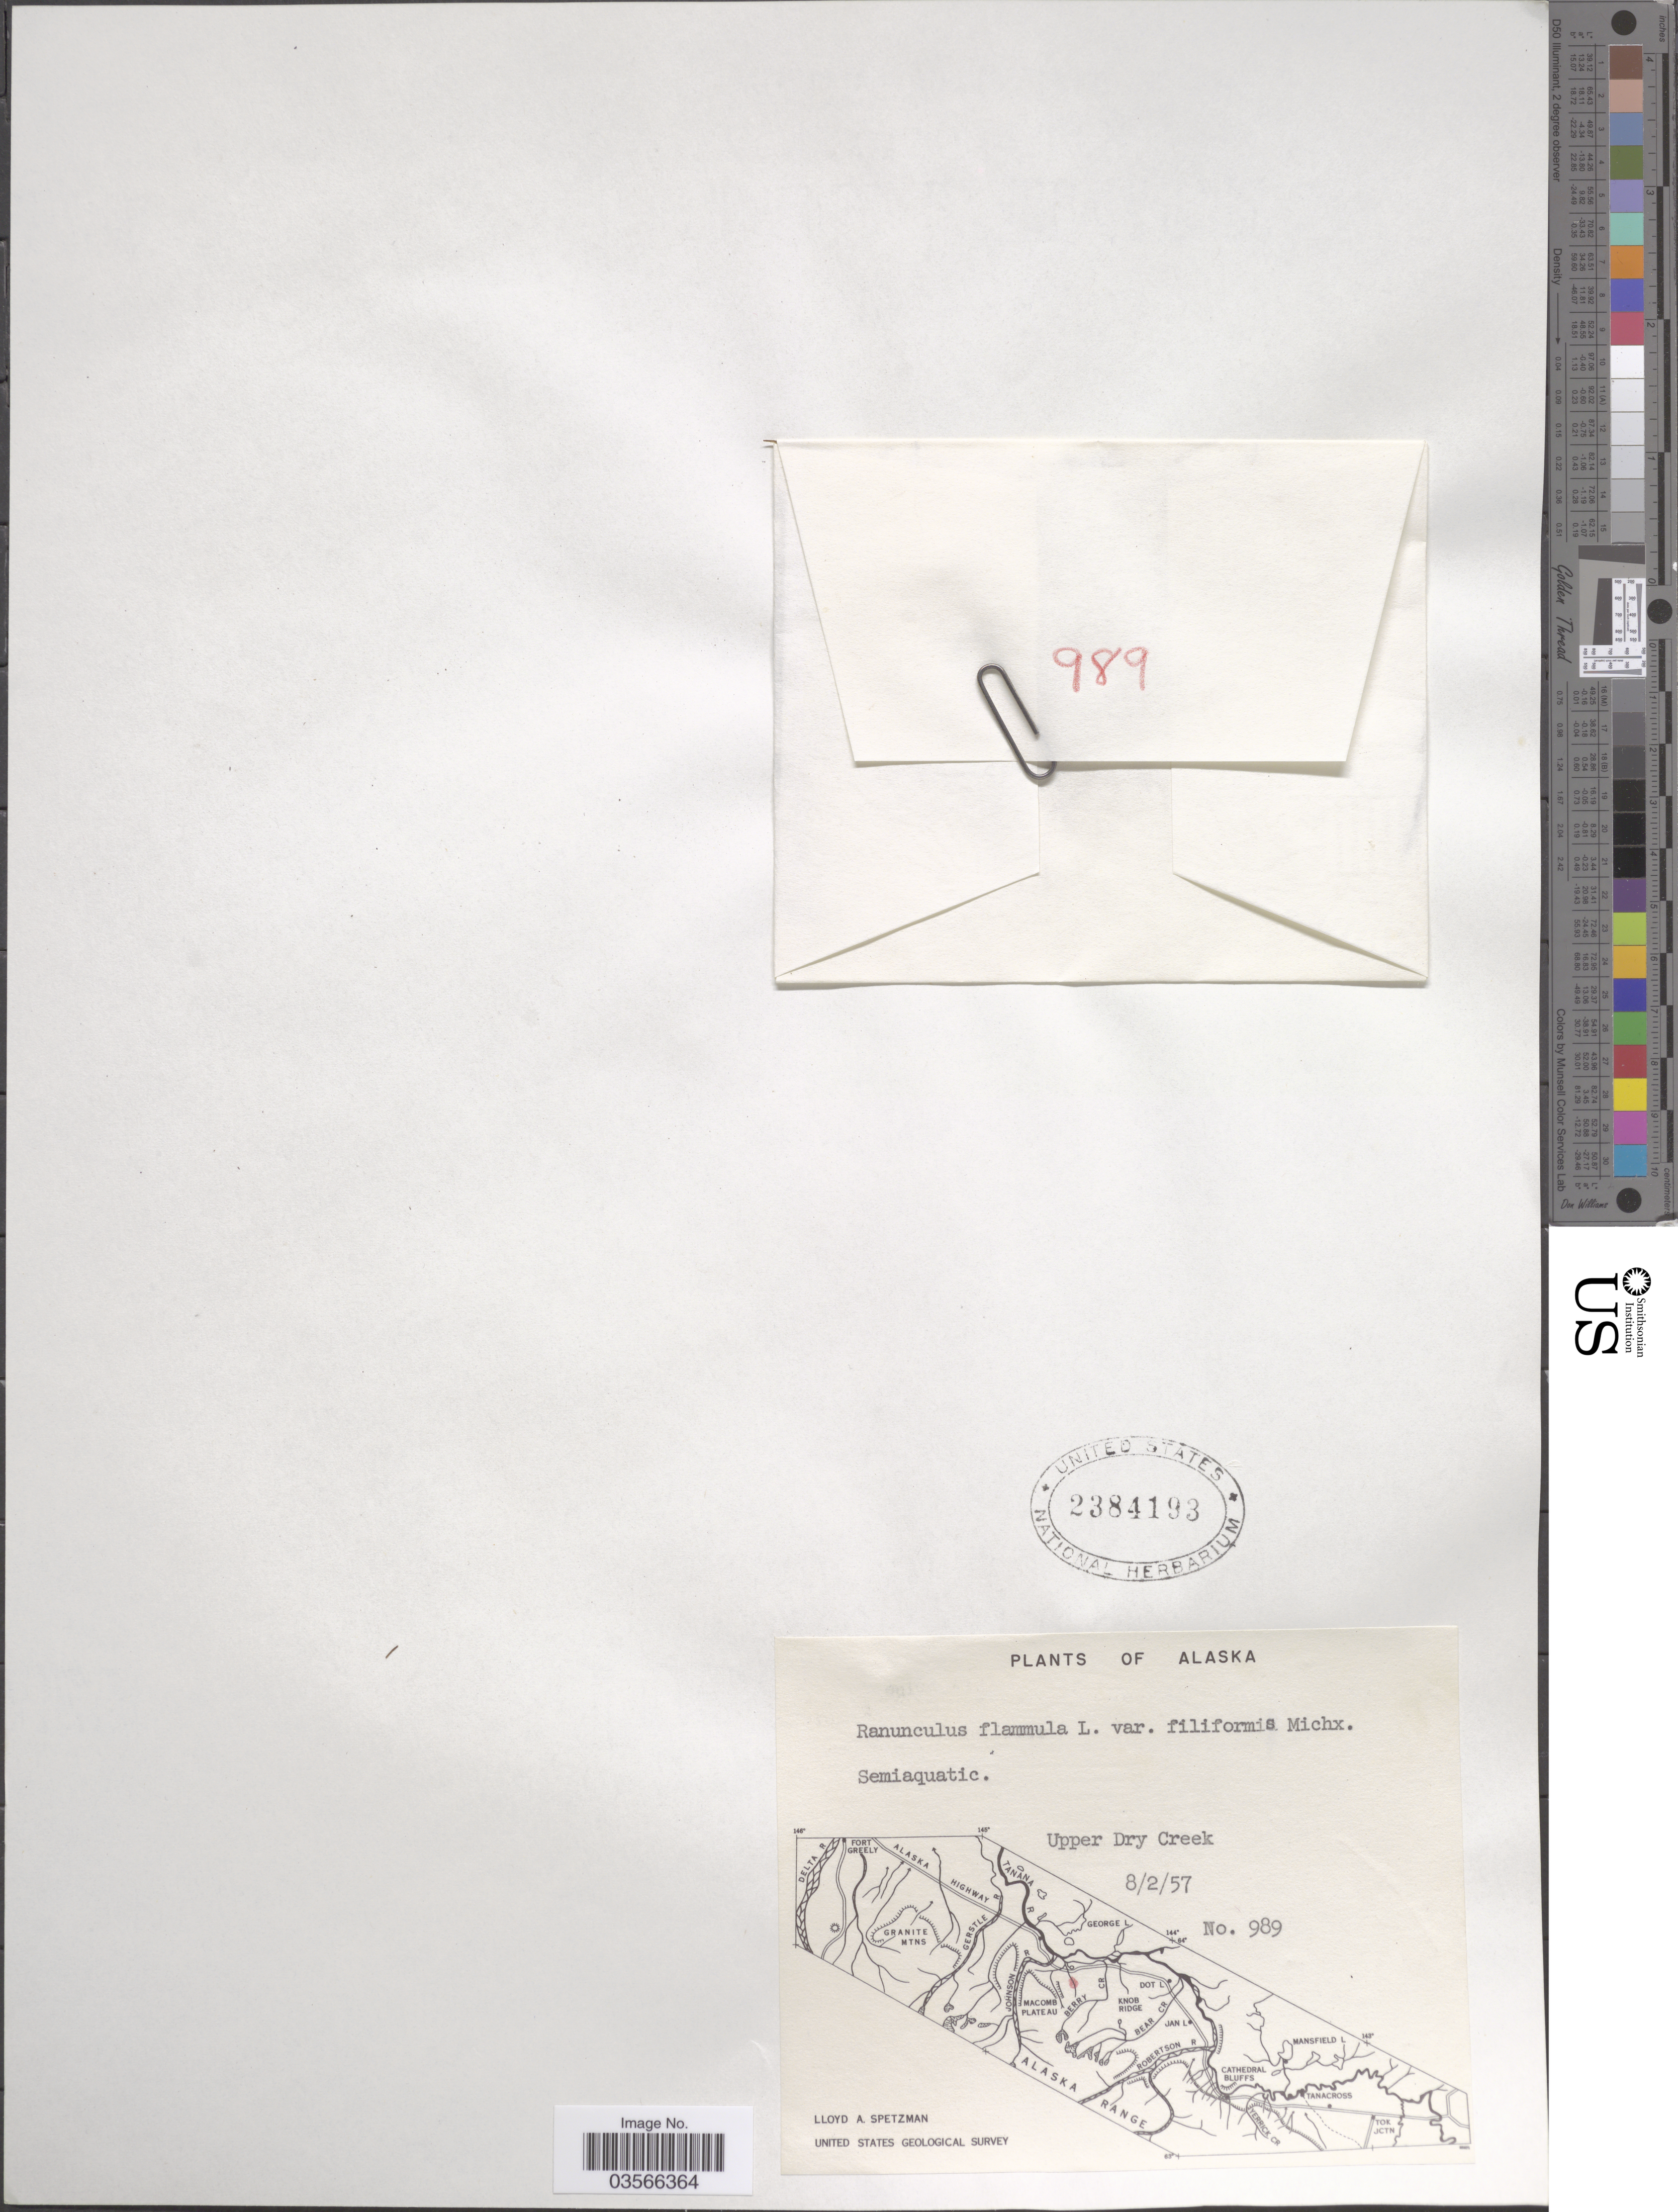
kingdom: Plantae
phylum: Tracheophyta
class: Magnoliopsida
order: Ranunculales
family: Ranunculaceae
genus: Ranunculus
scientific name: Ranunculus flammula var. filiformis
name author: (Michx.) Hook.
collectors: L. Spetzman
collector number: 989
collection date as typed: Transcribed d/m/y: 2/8/57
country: United States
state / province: Alaska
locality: Upper Dry Creek.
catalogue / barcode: US 2384193